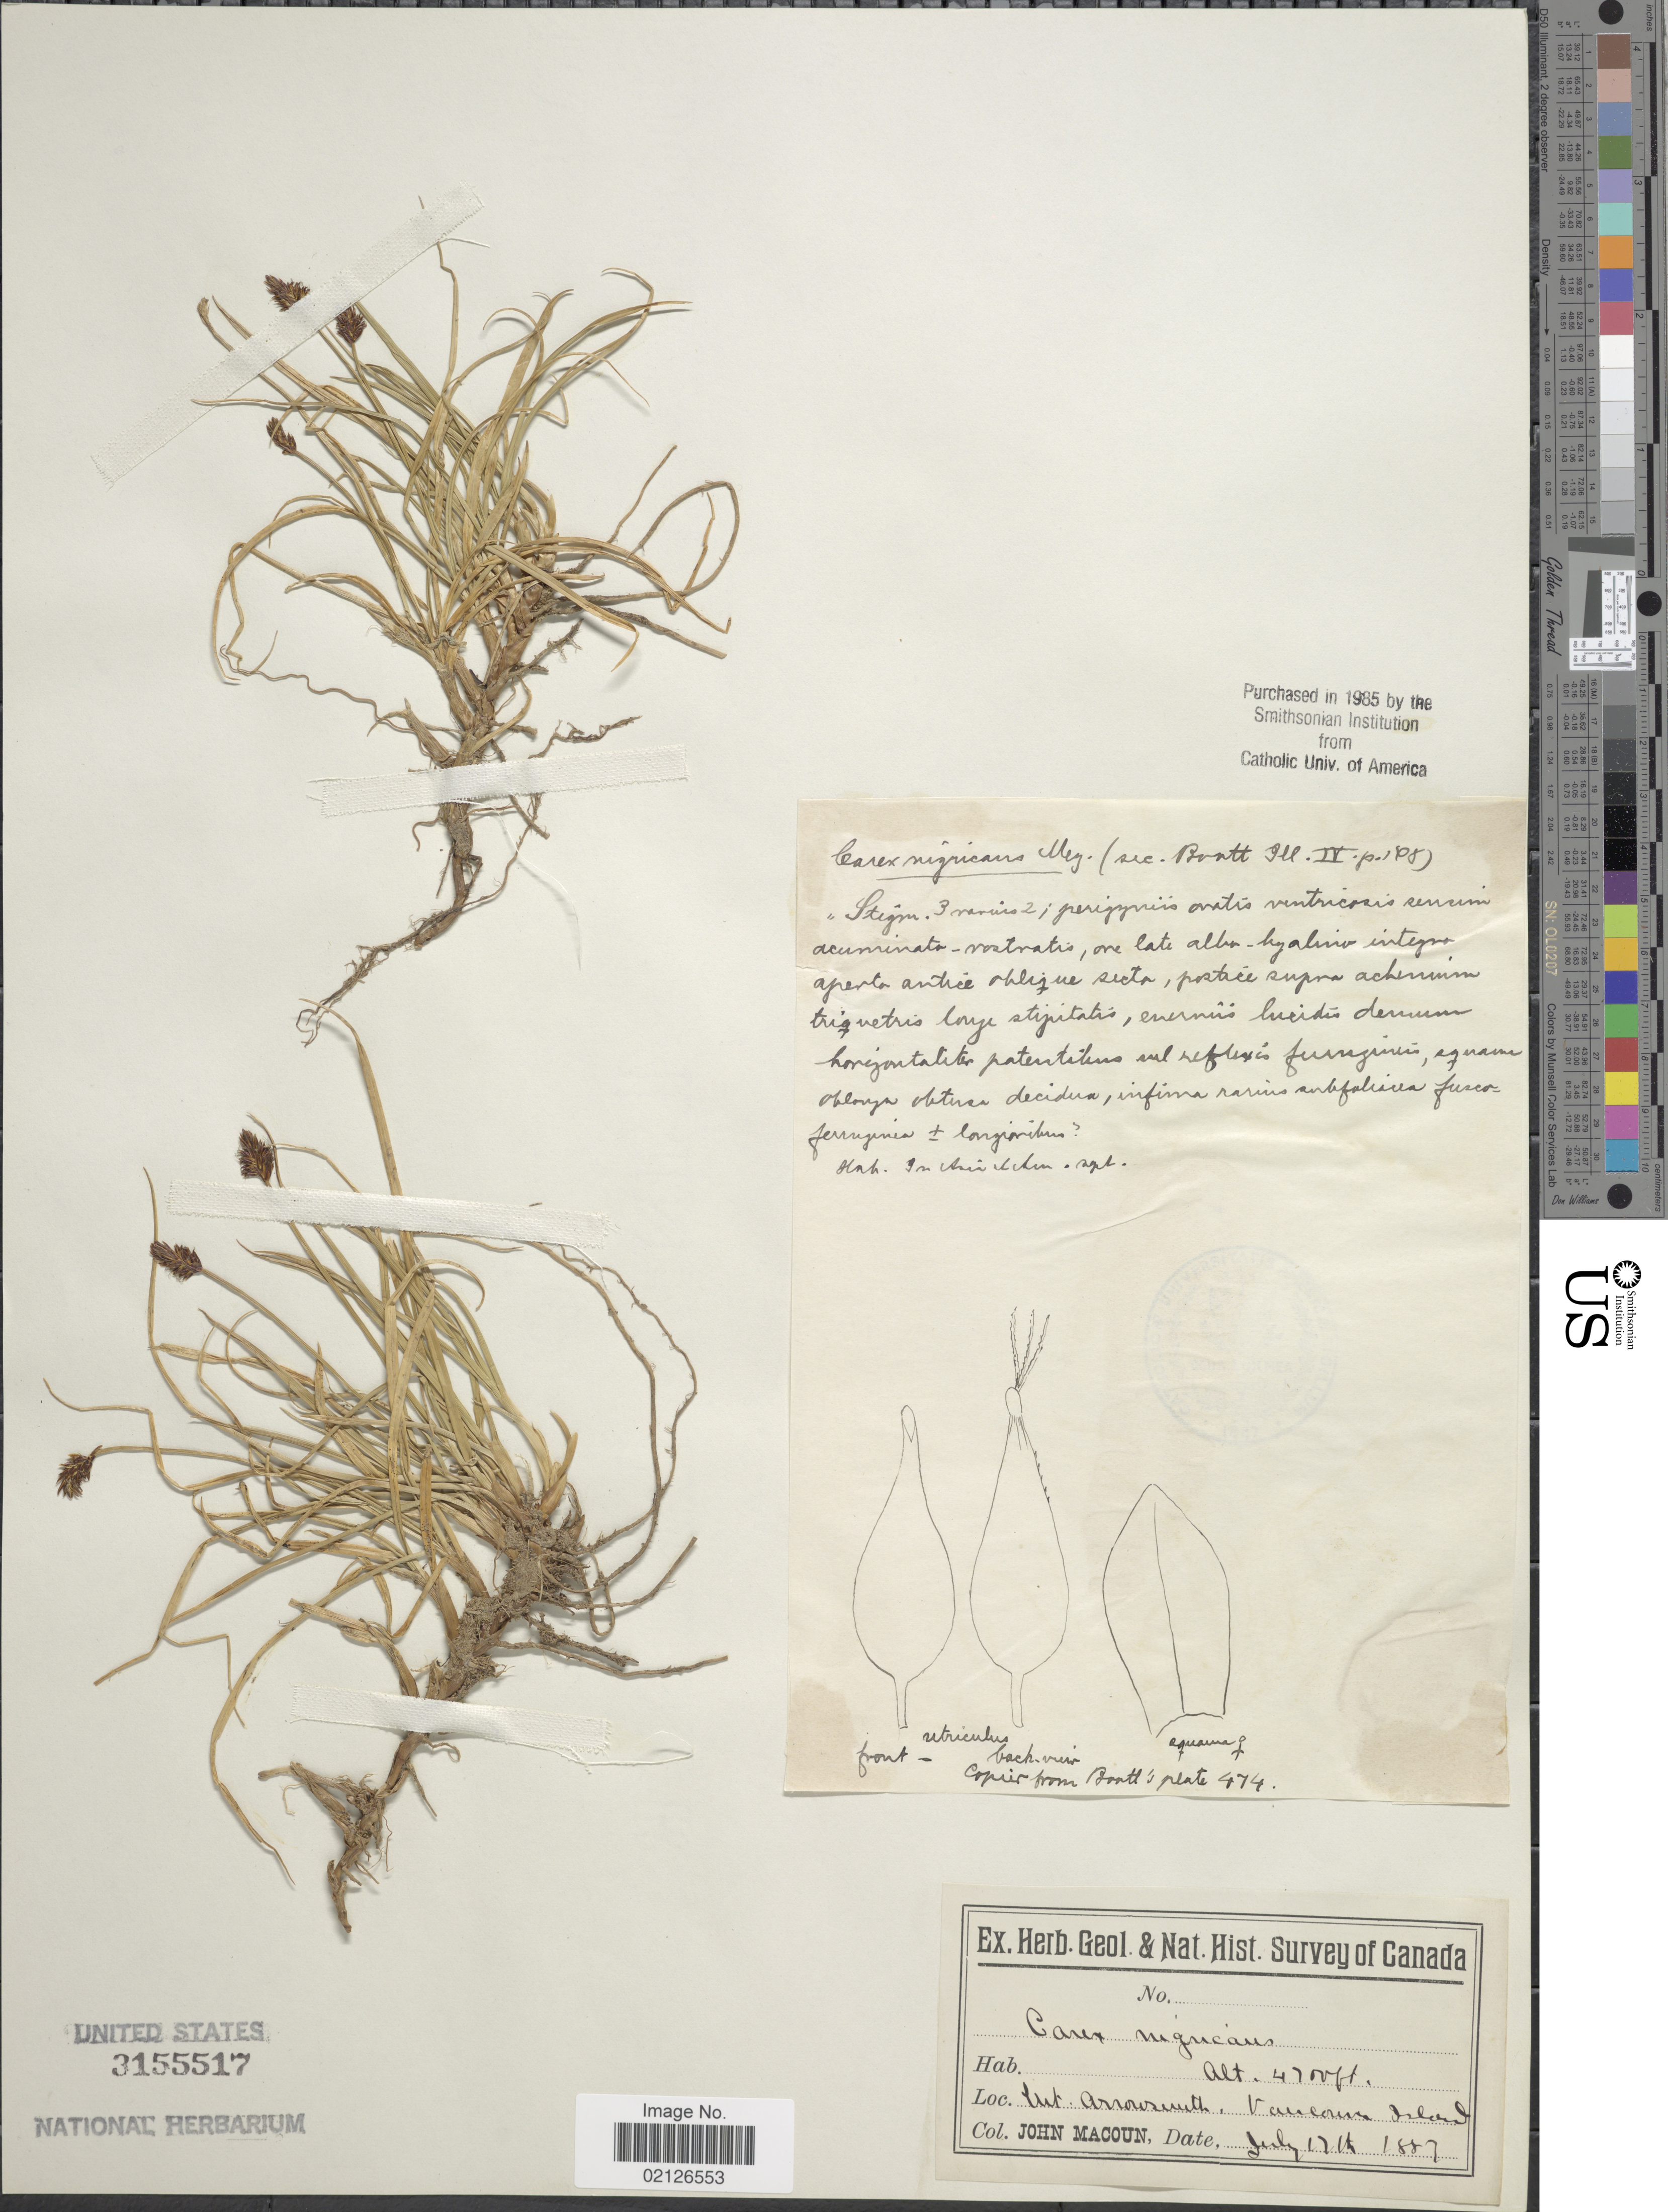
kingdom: Plantae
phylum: Tracheophyta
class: Liliopsida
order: Poales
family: Cyperaceae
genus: Carex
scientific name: Carex nigricans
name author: C.A. Mey.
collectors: J. Macoun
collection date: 1887-07-17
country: Canada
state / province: British Columbia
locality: Arrowsmith, Vancouver island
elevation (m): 1433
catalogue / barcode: US 3155517